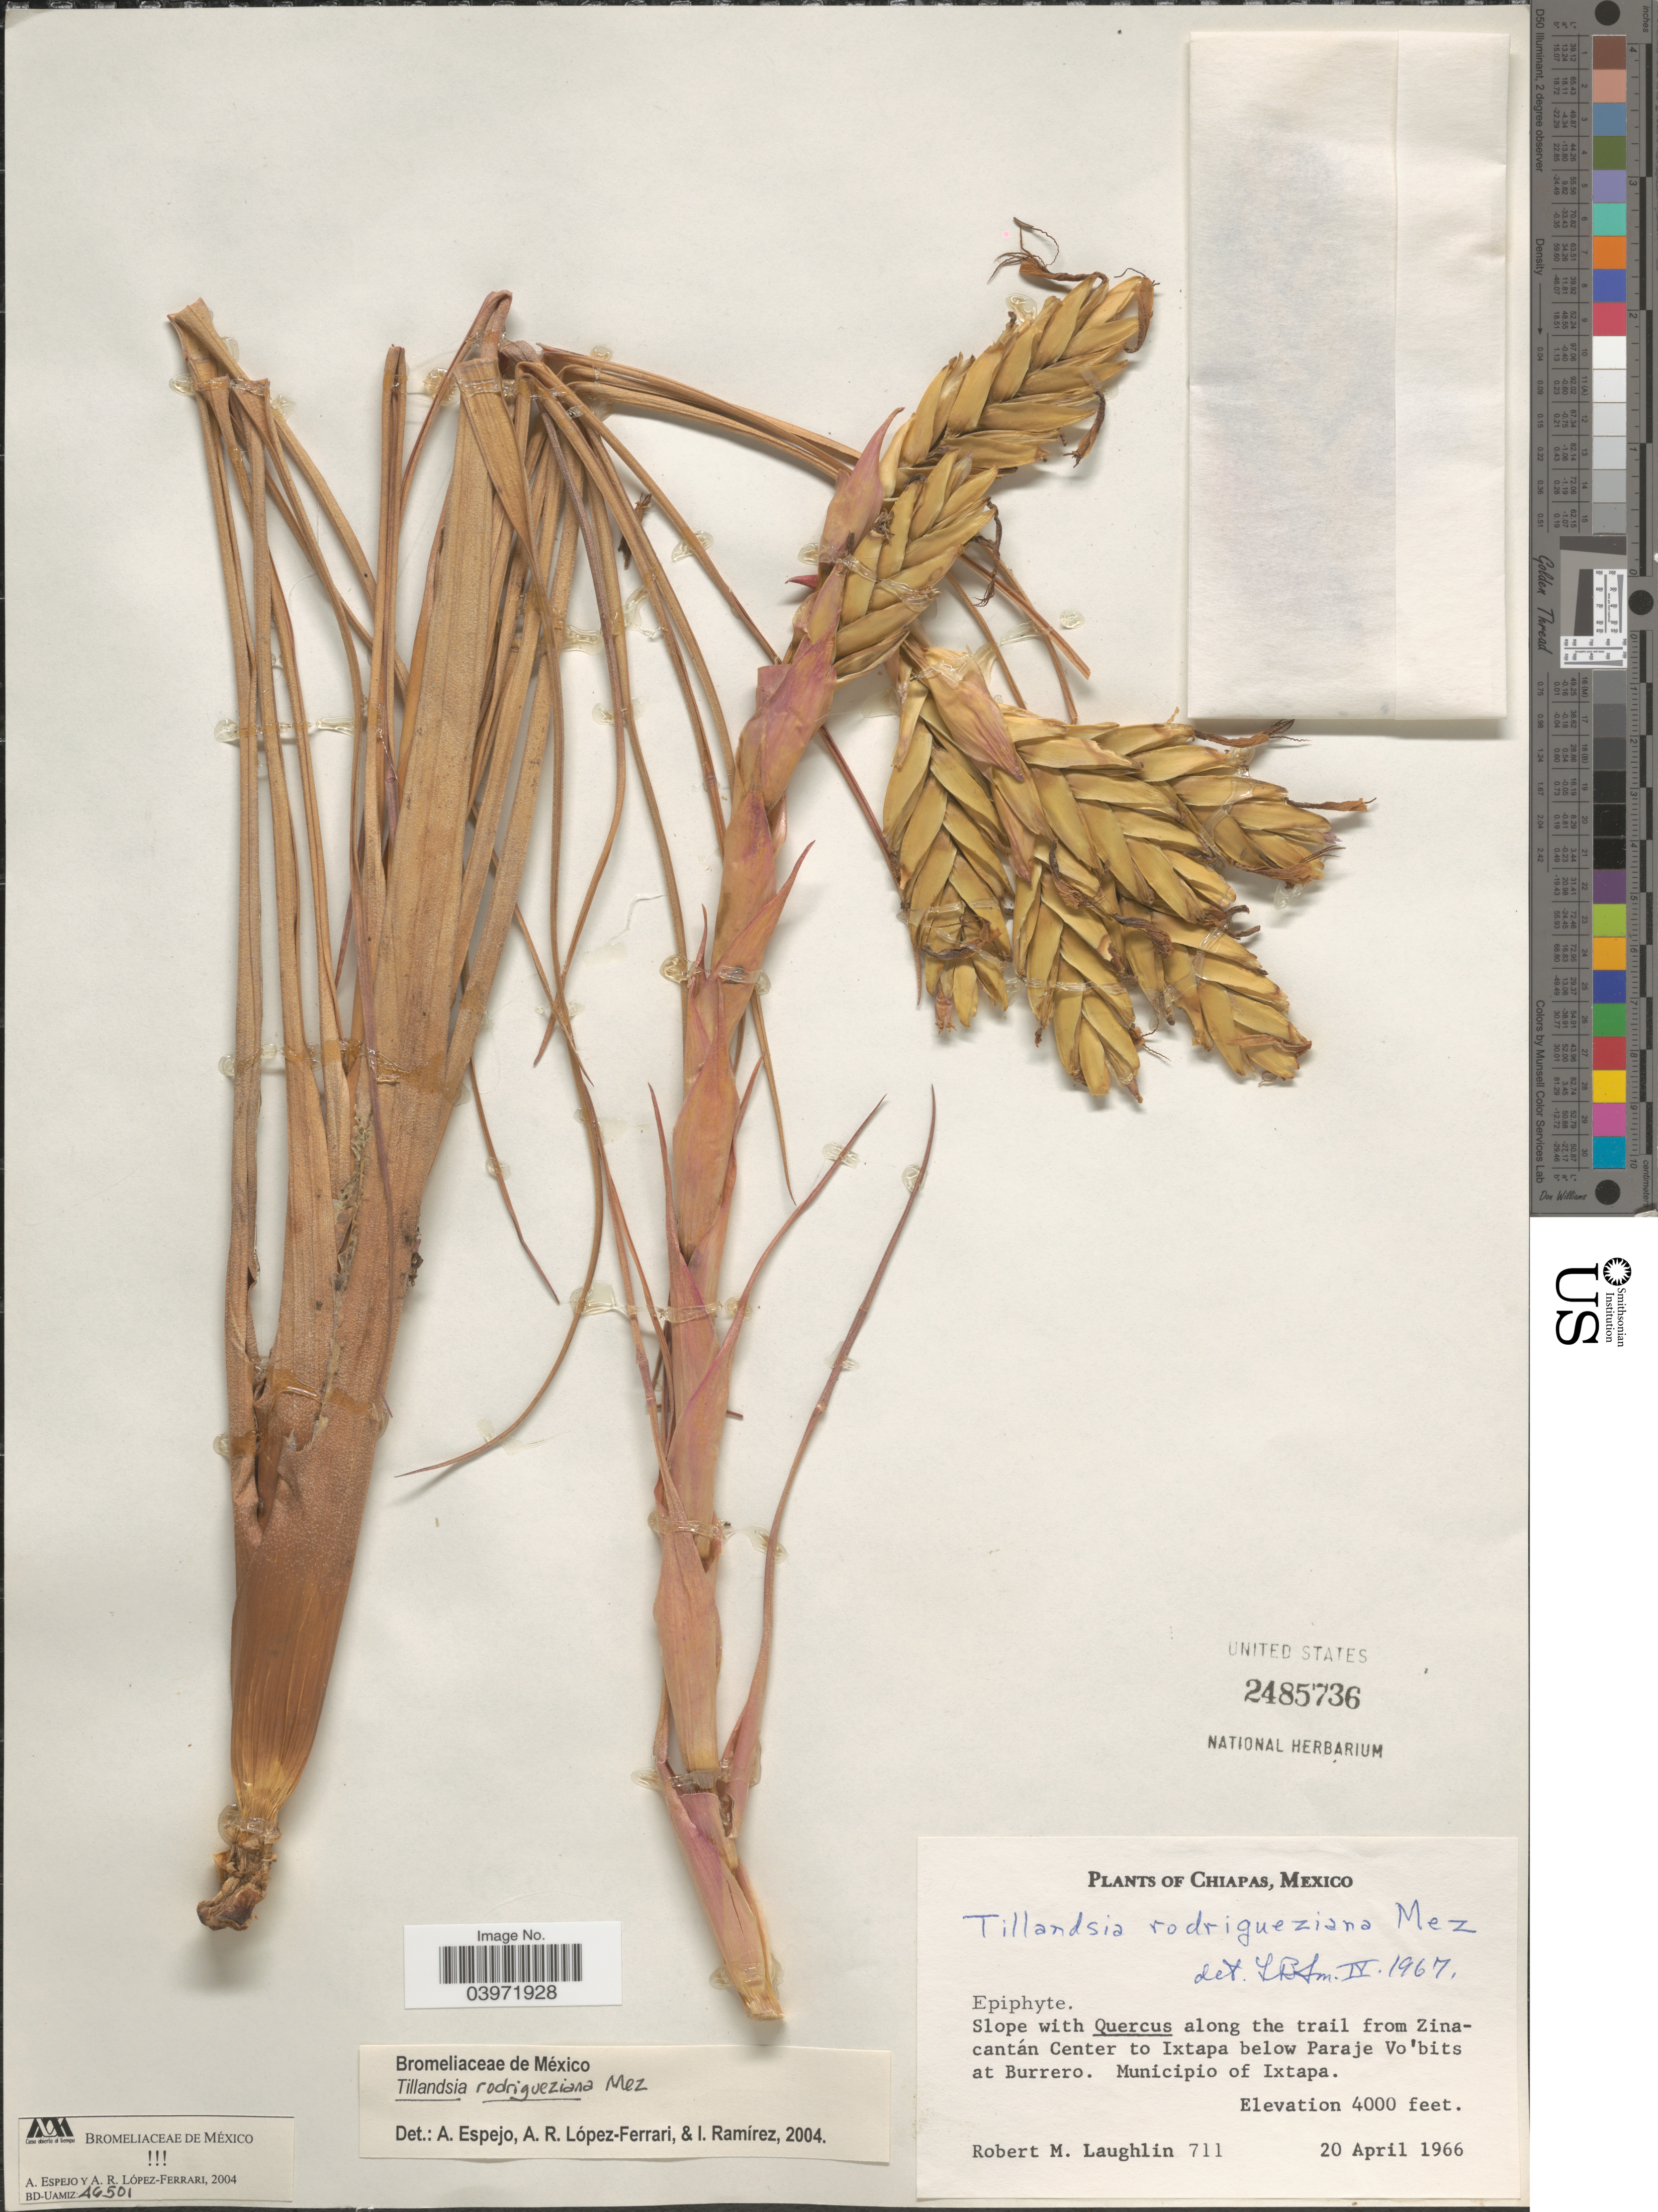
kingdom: Plantae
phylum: Tracheophyta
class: Liliopsida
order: Poales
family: Bromeliaceae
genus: Tillandsia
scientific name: Tillandsia rodrigueziana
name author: Mez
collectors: R. M. Laughlin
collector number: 711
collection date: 1966-04-20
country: Mexico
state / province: Chiapas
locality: Along the trail from Zinacantán Center to Ixtapa below Paraje Vo'bits at Burrero. Municipio of Ixtapa.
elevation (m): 1219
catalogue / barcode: US 2485736